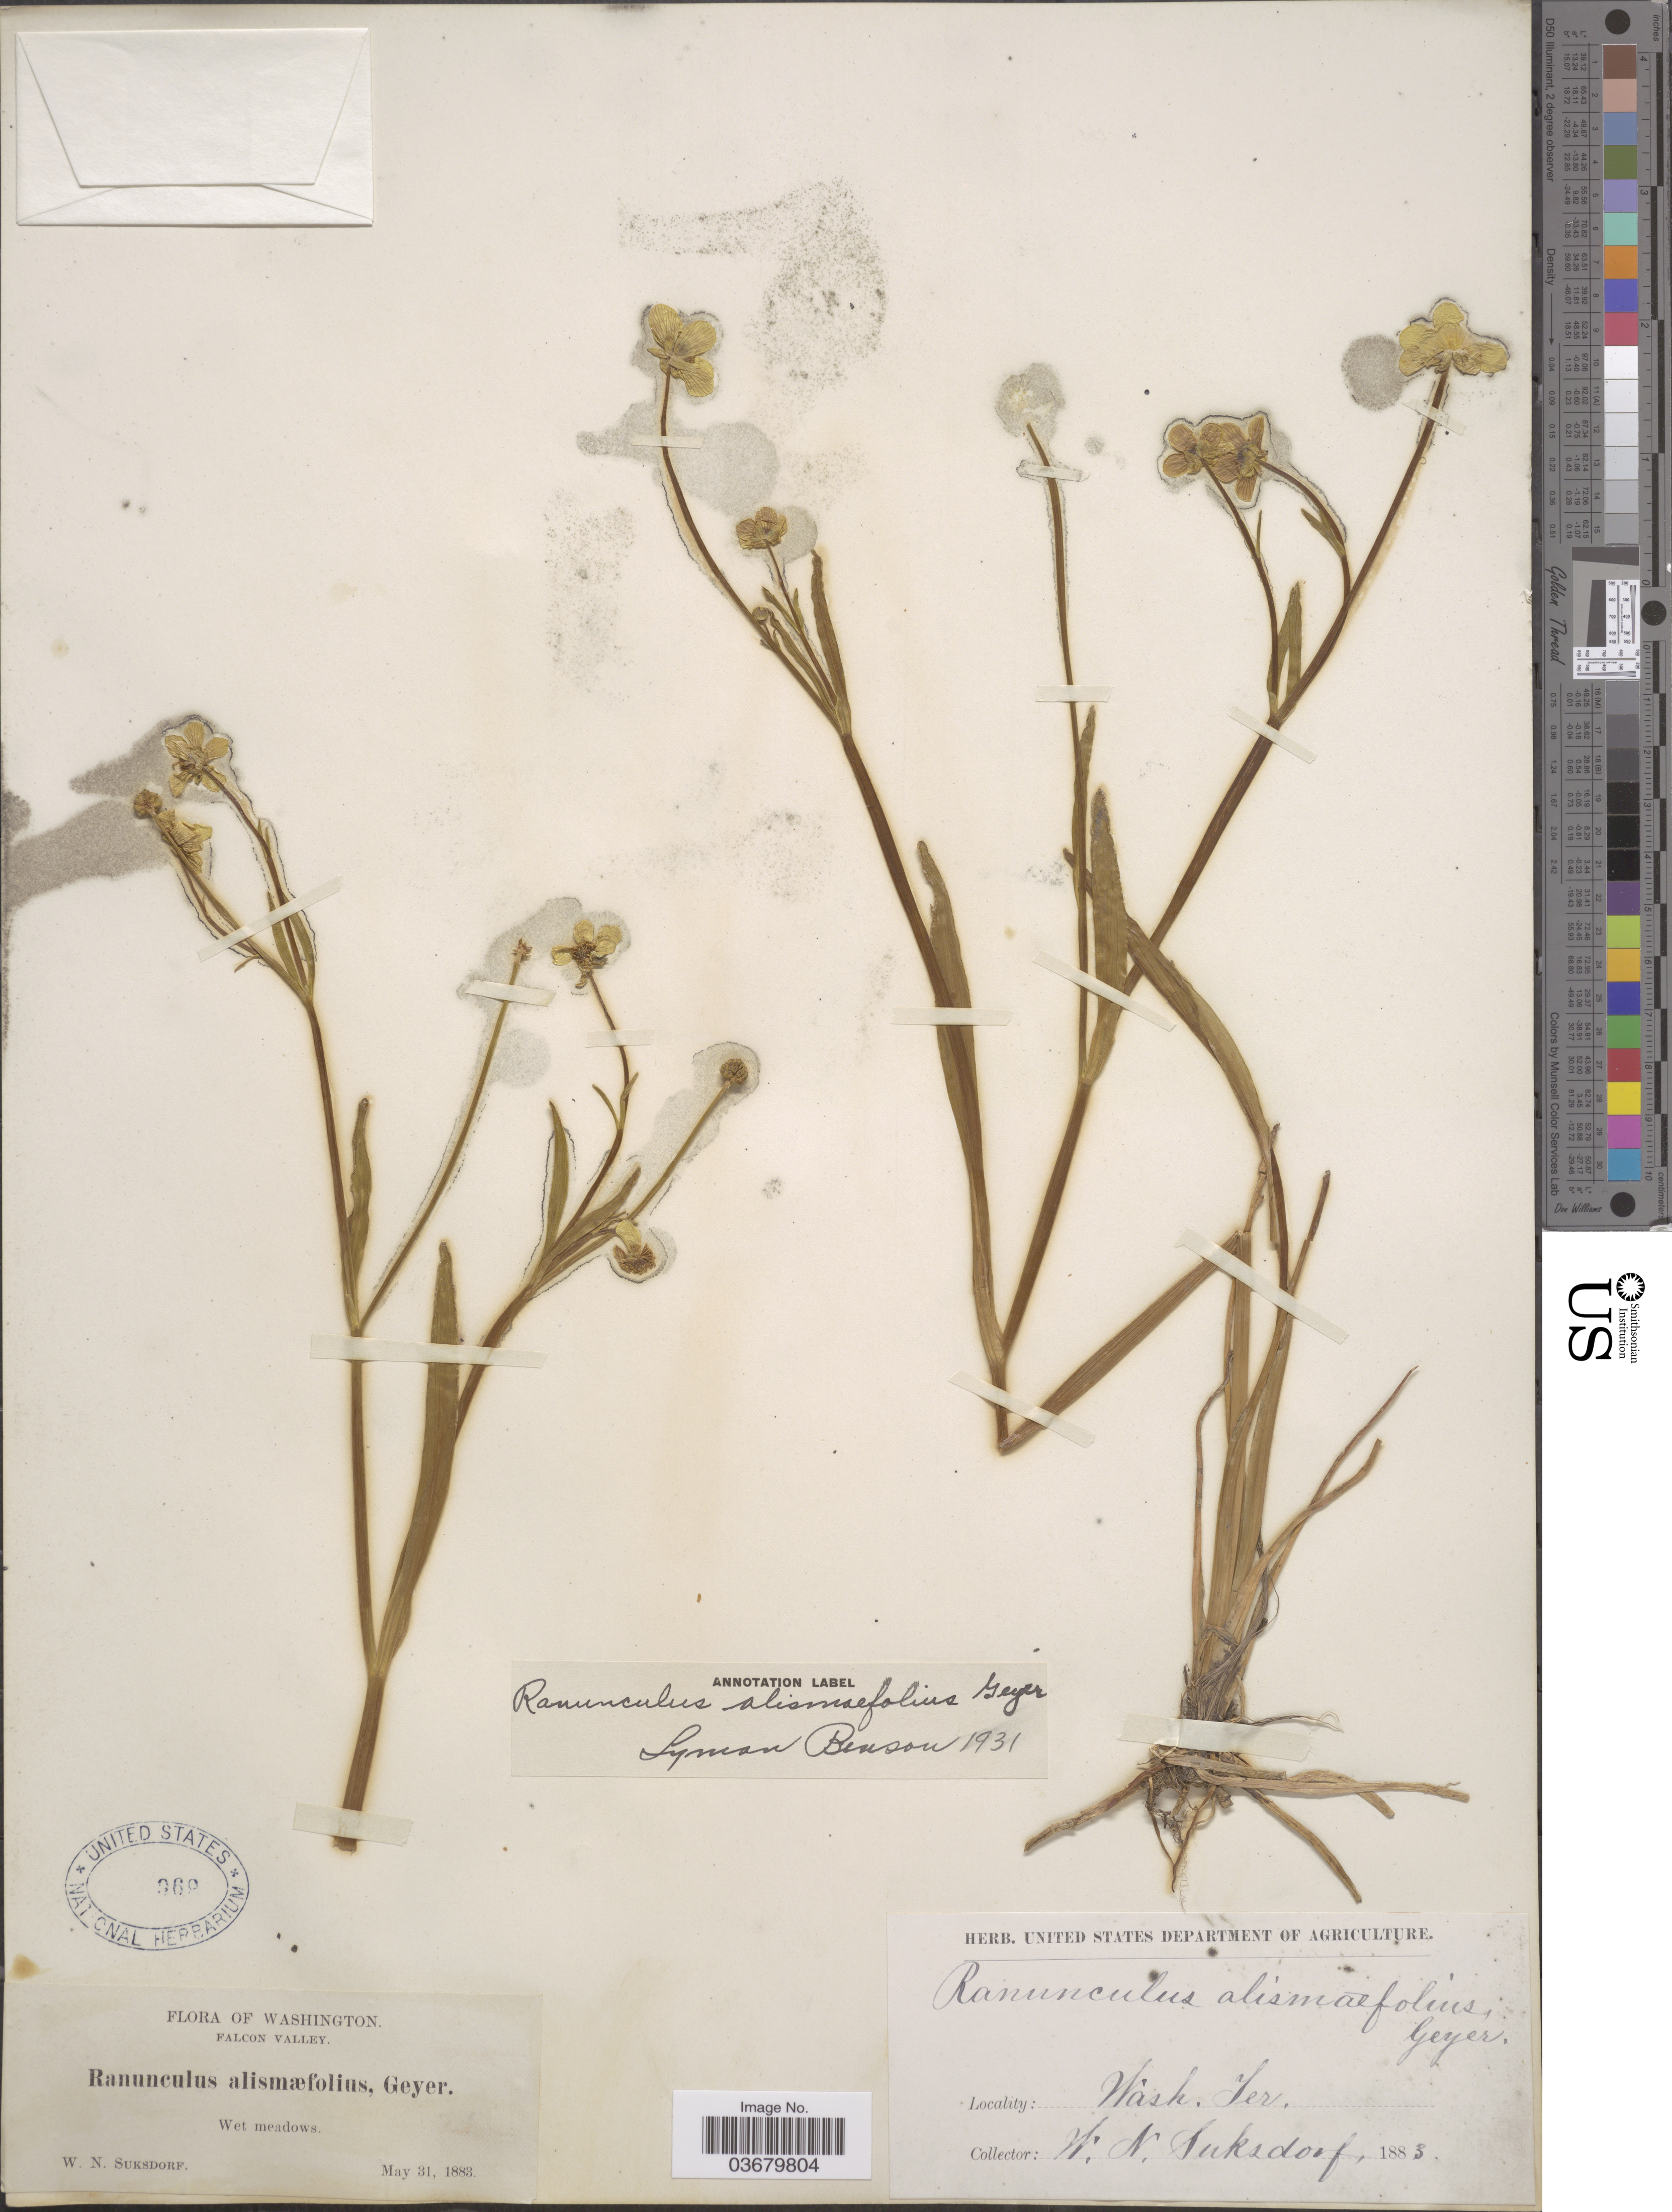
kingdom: Plantae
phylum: Tracheophyta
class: Magnoliopsida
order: Ranunculales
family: Ranunculaceae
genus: Ranunculus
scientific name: Ranunculus alismifolius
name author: Geyer ex Benth.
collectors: W. N. Suksdorf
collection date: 1883-05-31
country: United States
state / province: Washington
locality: Falcon Valley.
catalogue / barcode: US 969